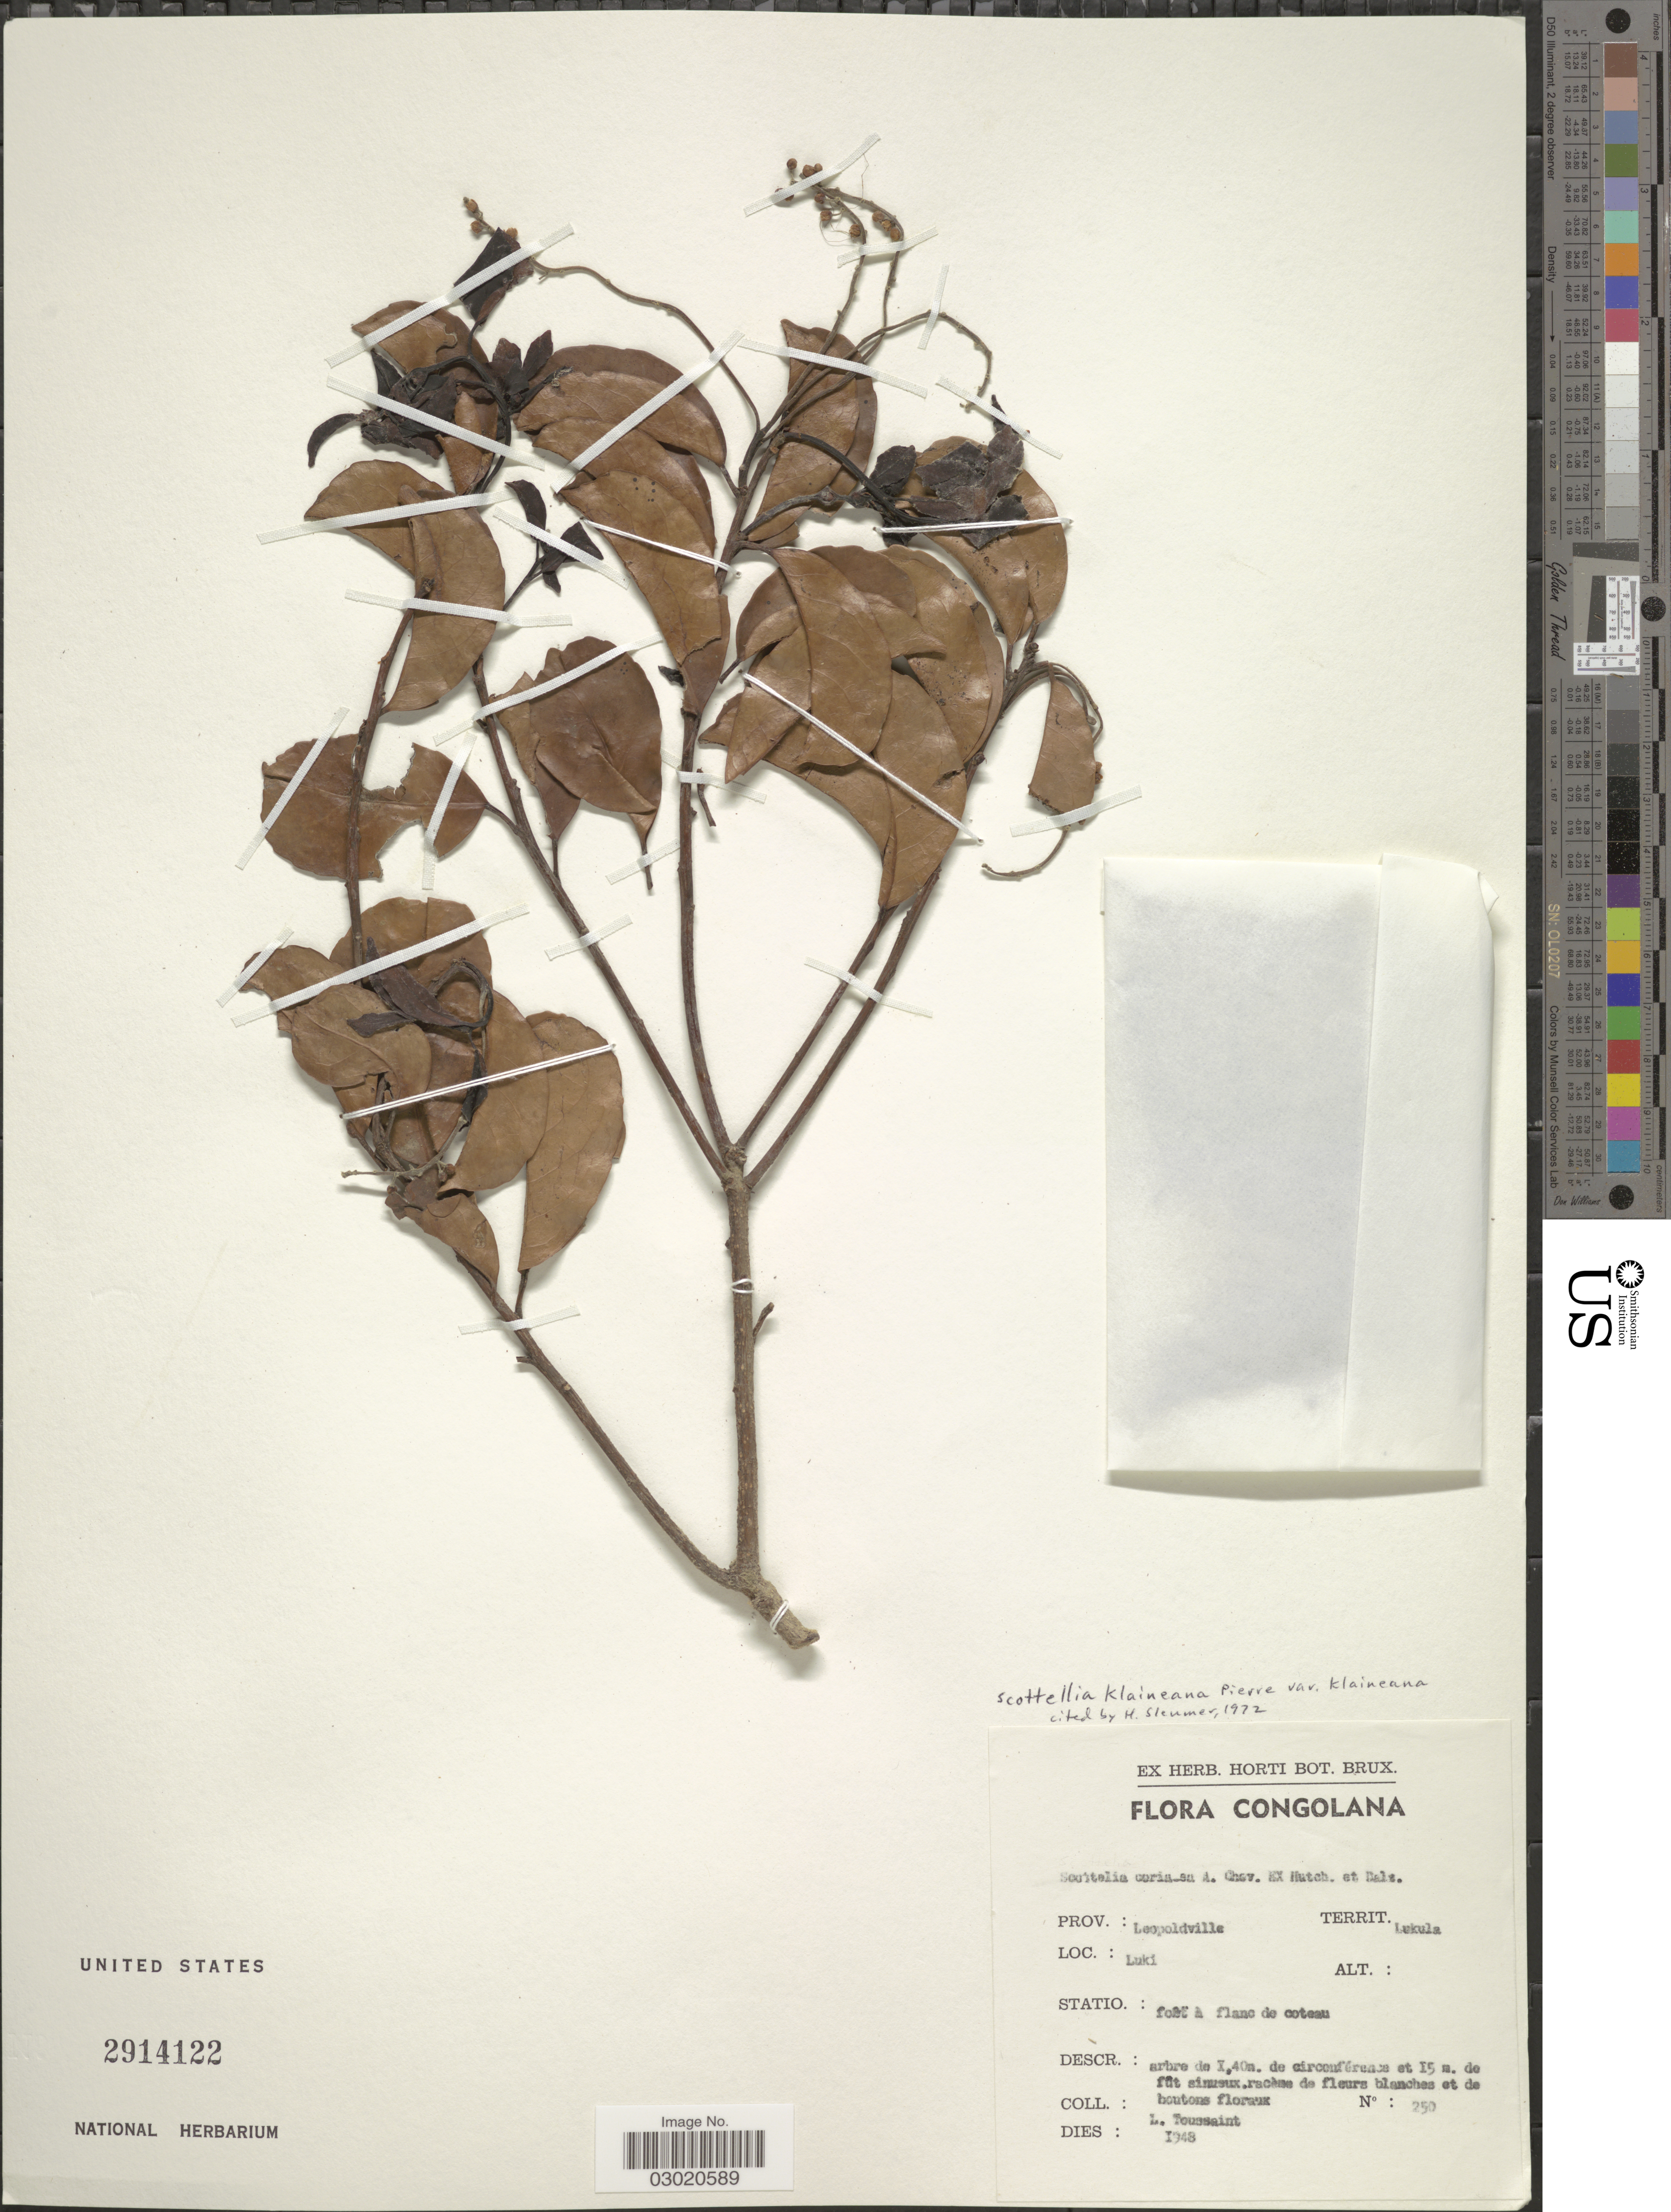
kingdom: Plantae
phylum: Tracheophyta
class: Magnoliopsida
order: Malpighiales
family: Achariaceae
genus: Scottellia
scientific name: Scottellia klaineana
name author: Pierre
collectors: L. Toussaint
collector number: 250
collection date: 1948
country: Congo, Democratic Republic of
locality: Congolana, Prov.: Leopoldville, Territ. Lukula, Luki.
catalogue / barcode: US 2914122